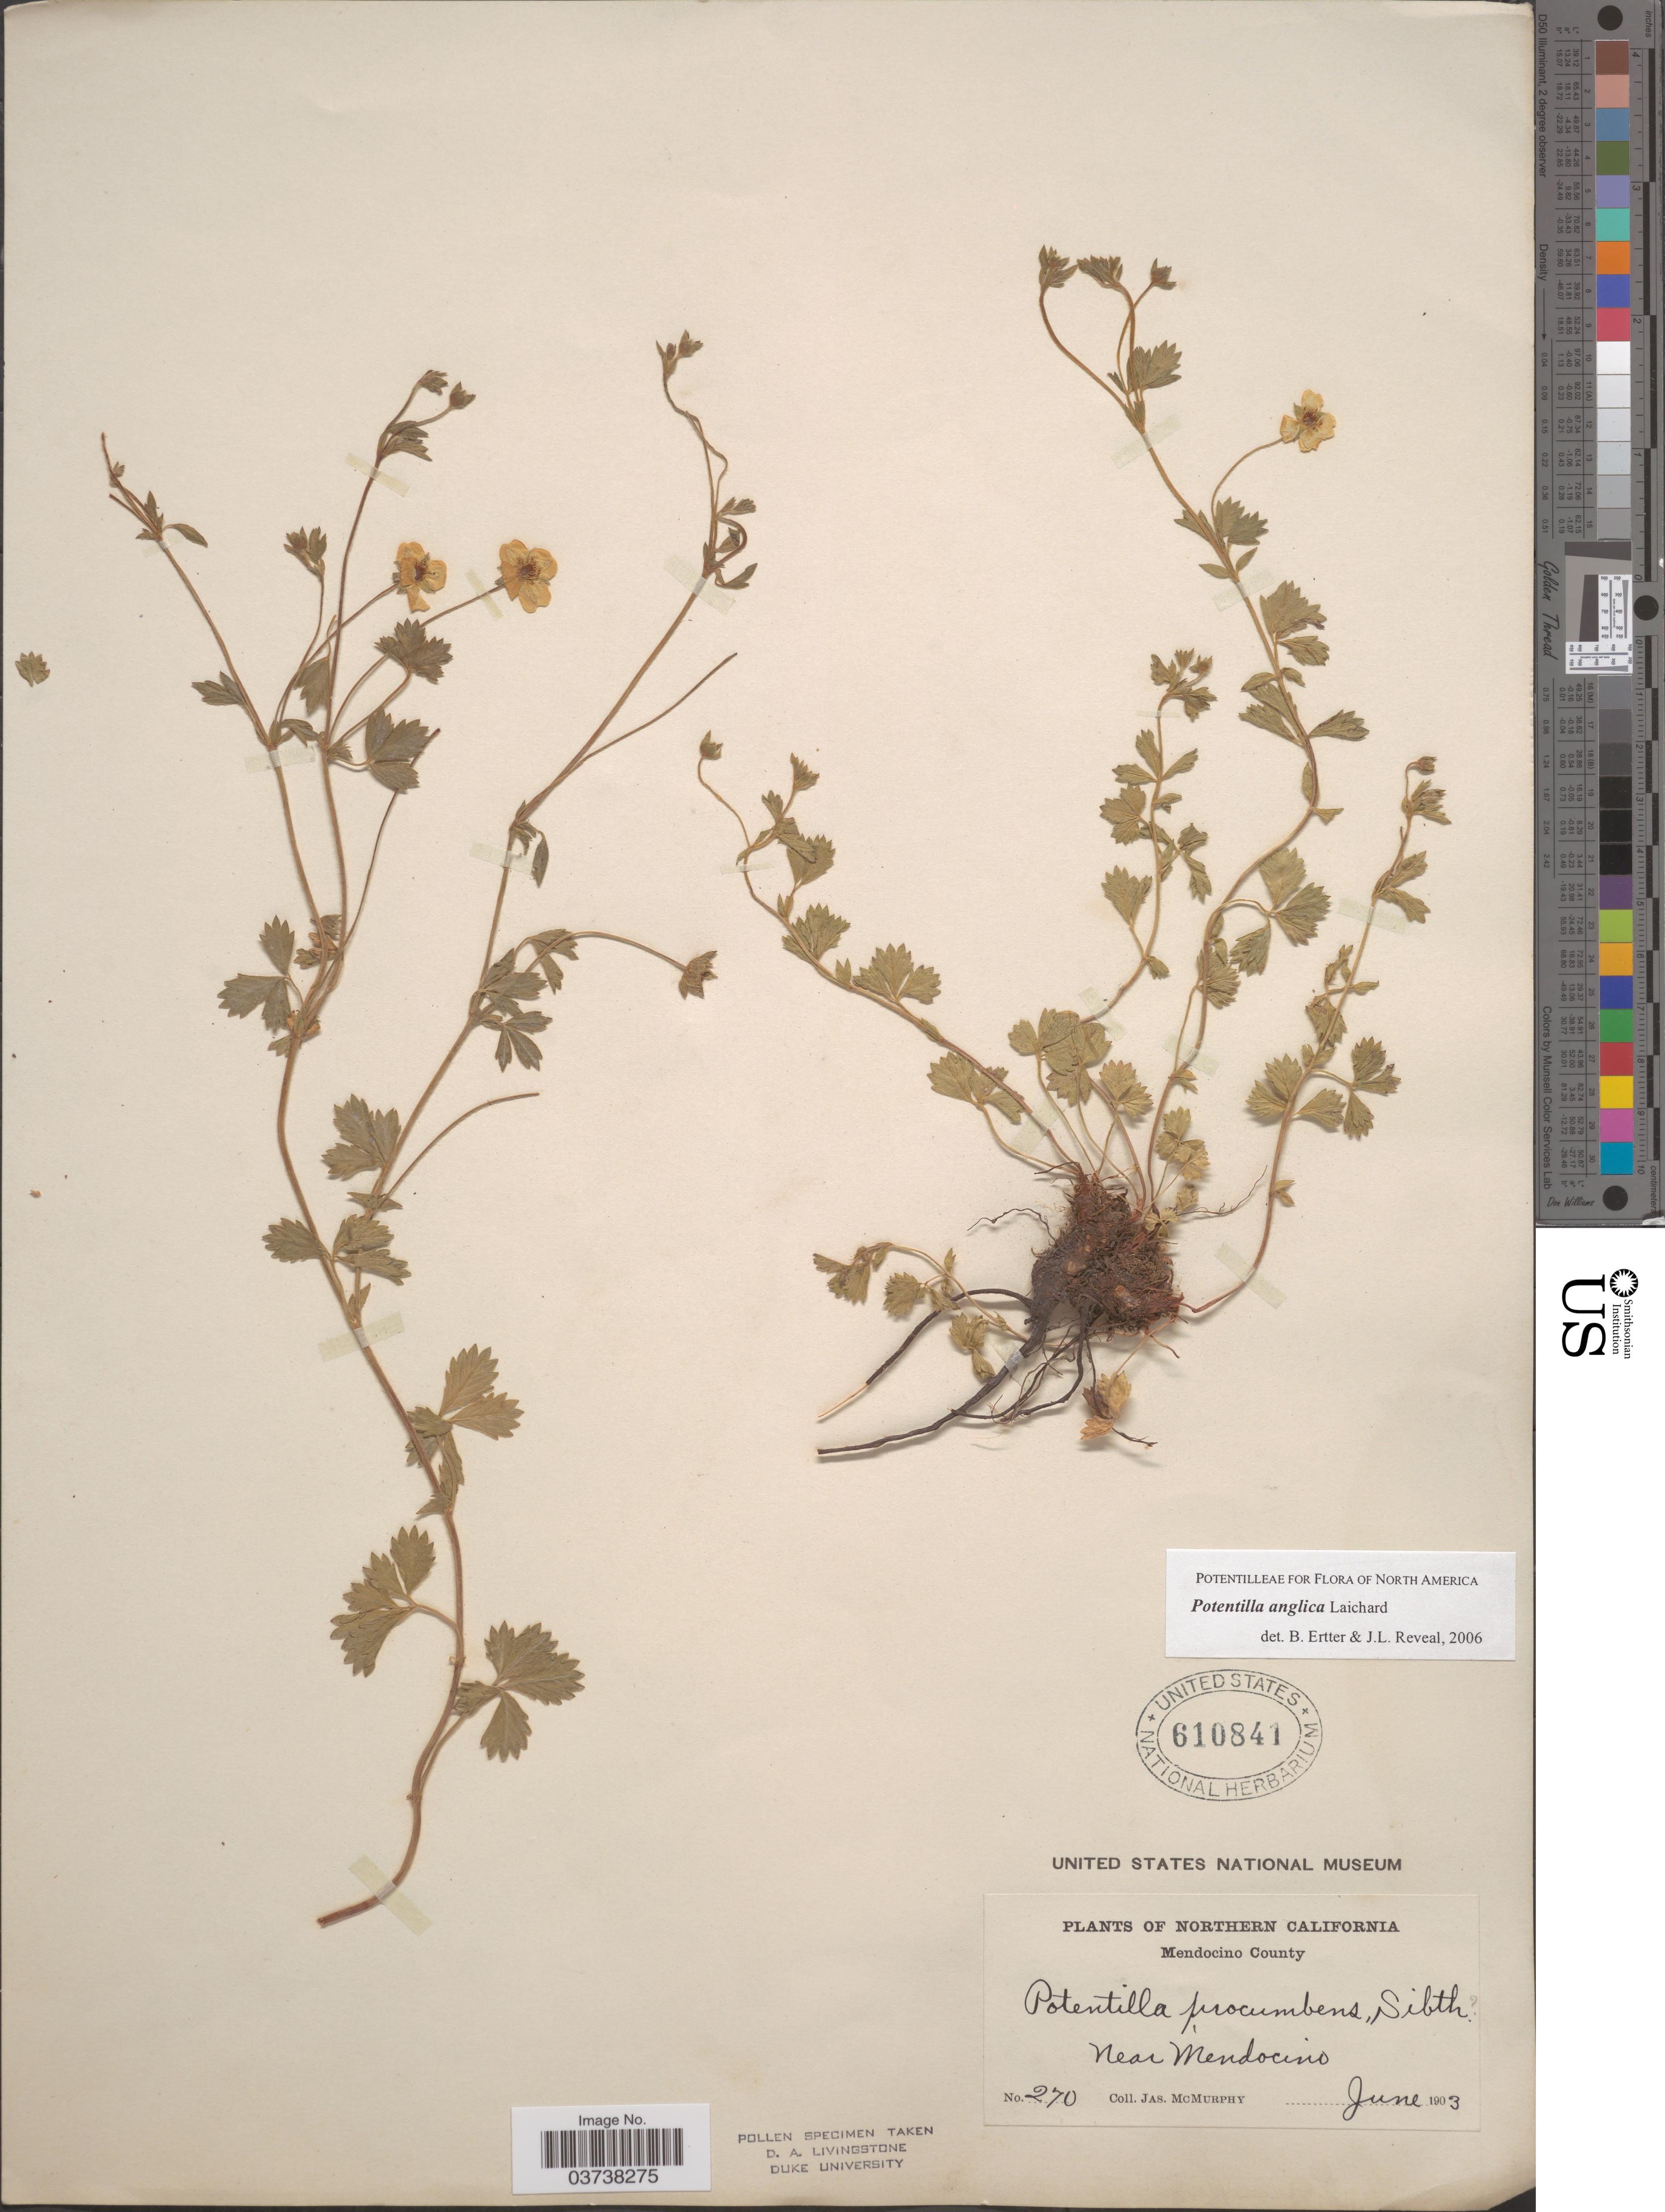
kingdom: Plantae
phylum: Tracheophyta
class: Magnoliopsida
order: Rosales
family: Rosaceae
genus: Potentilla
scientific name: Potentilla anglica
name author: Laichard.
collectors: J. McMurphy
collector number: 270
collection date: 1903-06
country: United States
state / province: California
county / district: Mendocino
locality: Northern California. Mendocino County. Near Mendocino.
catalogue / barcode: US 610841